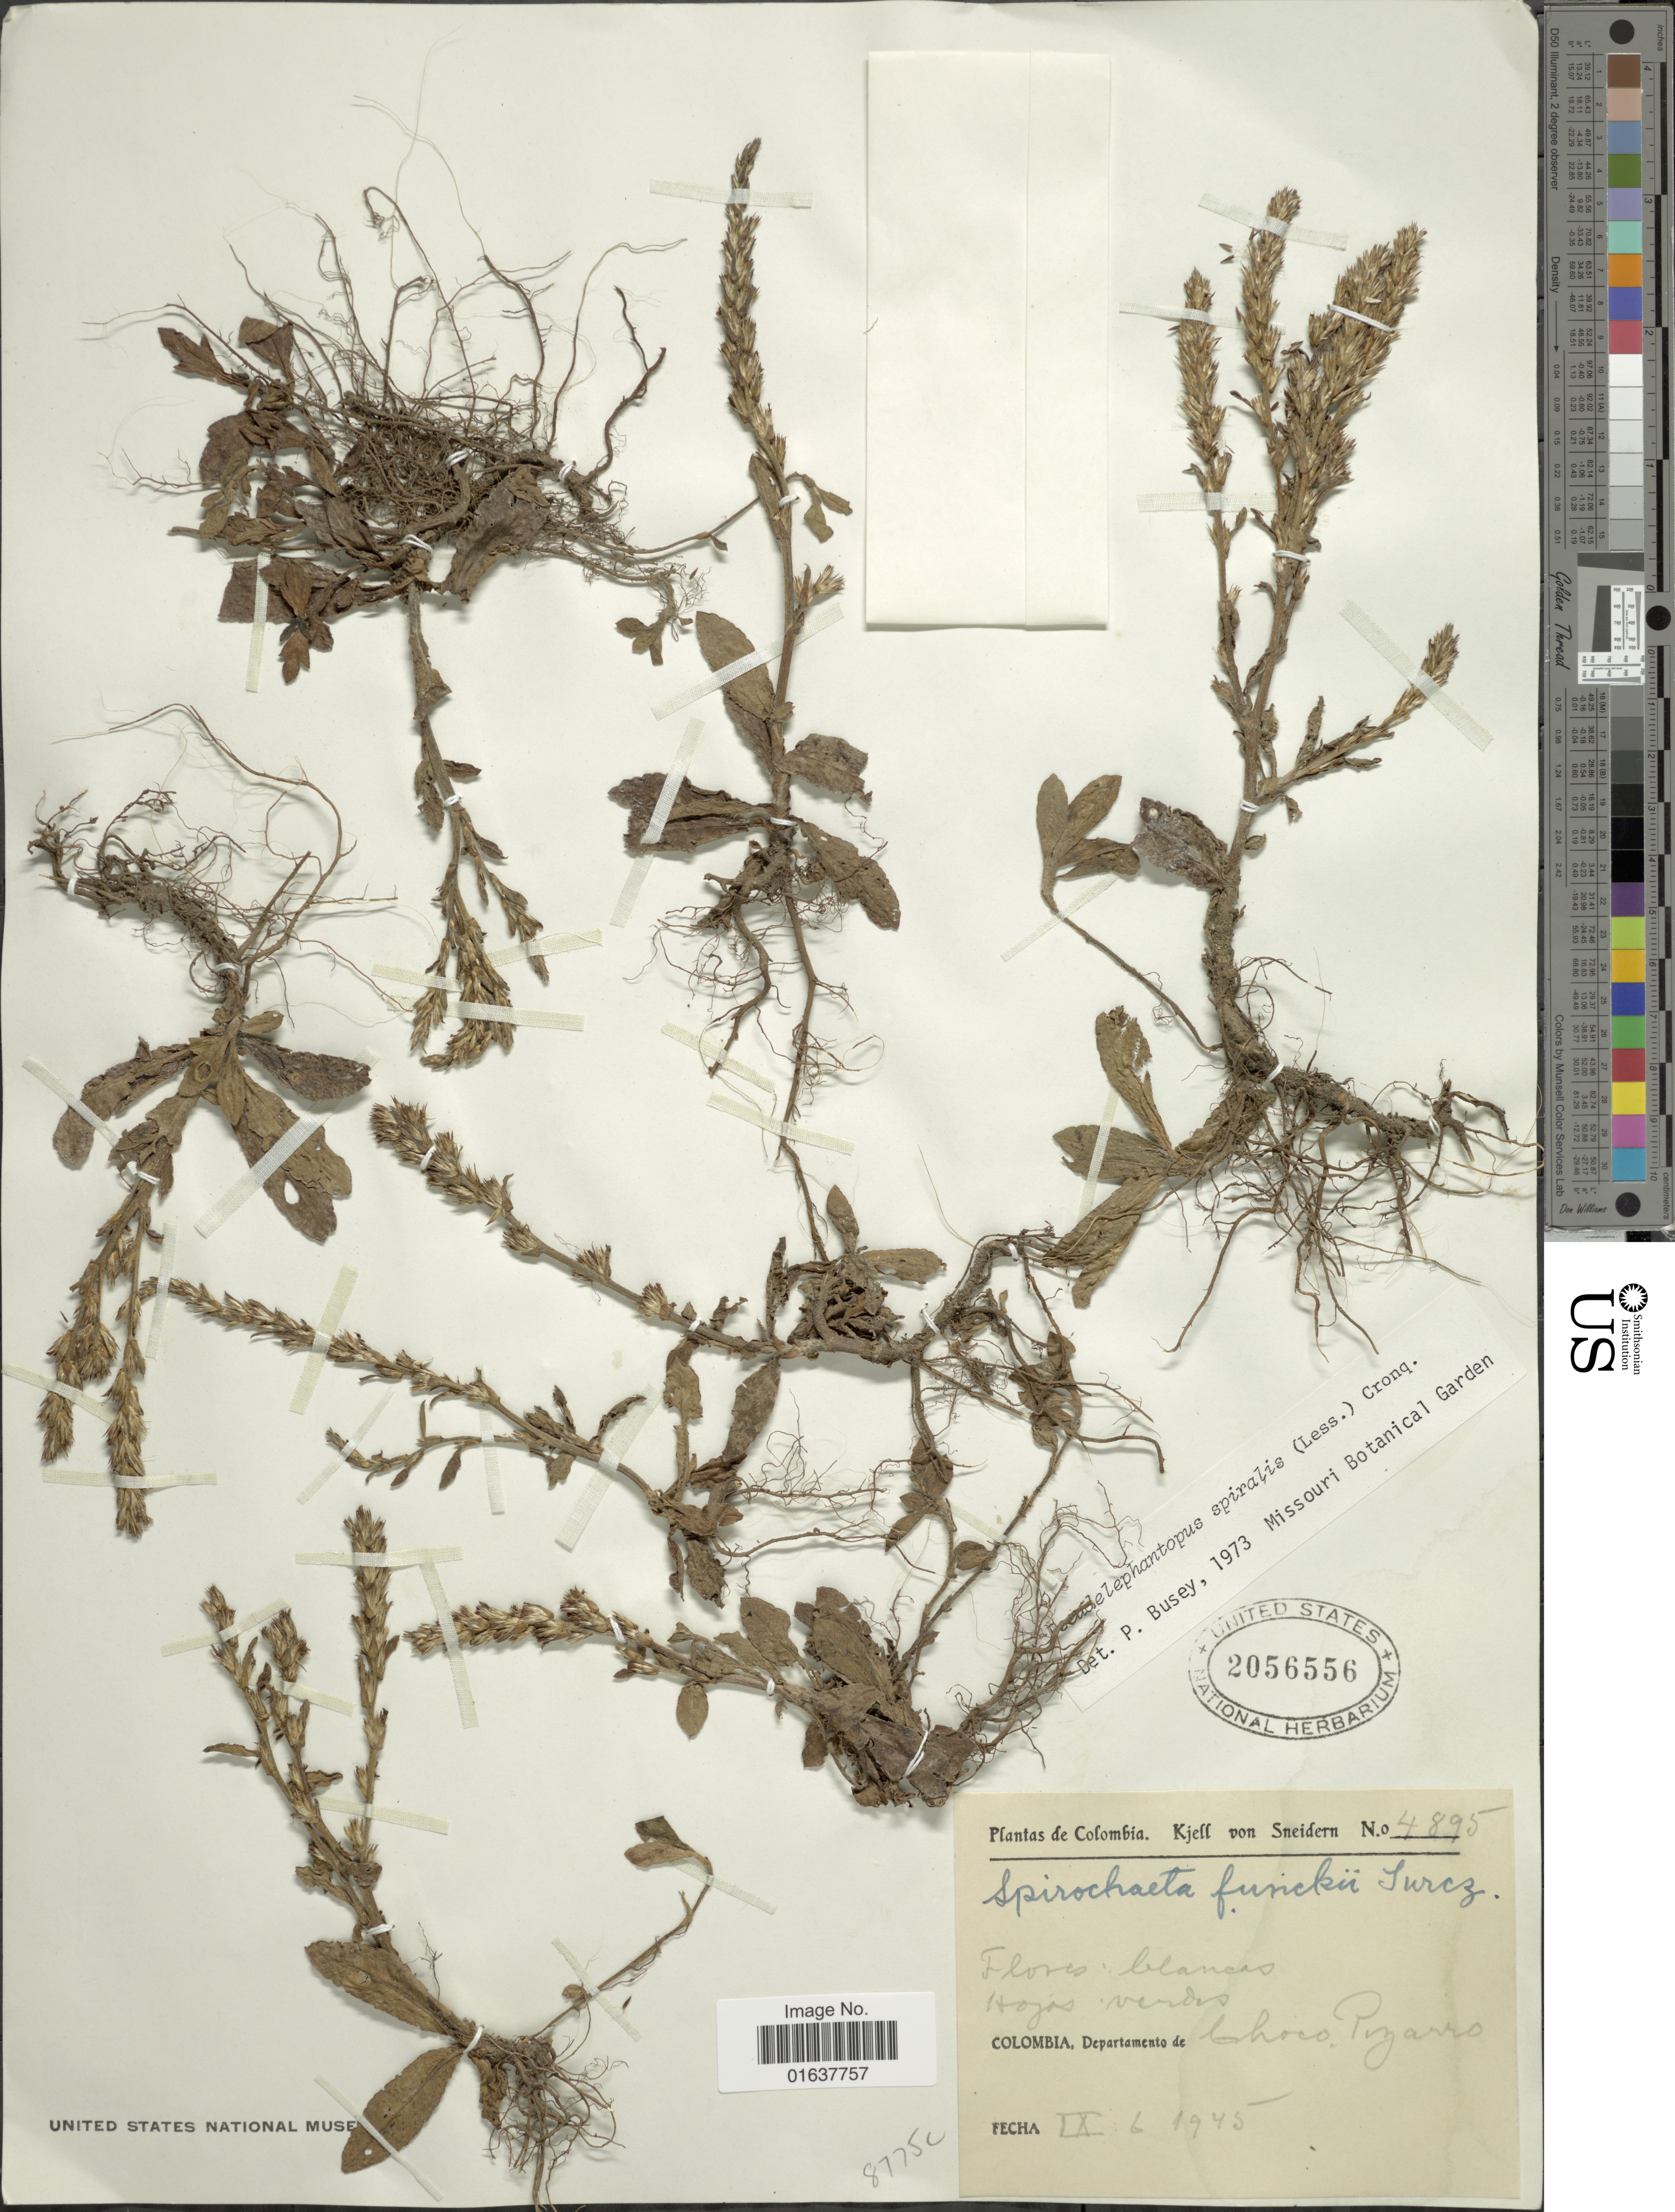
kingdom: Plantae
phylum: Tracheophyta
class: Magnoliopsida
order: Asterales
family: Asteraceae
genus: Pseudelephantopus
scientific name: Pseudelephantopus spiralis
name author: (Less.) Cronquist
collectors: K. von Sneidern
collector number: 4895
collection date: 1945-09-06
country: Colombia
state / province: Chocó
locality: Pizarro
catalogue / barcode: US 2056556